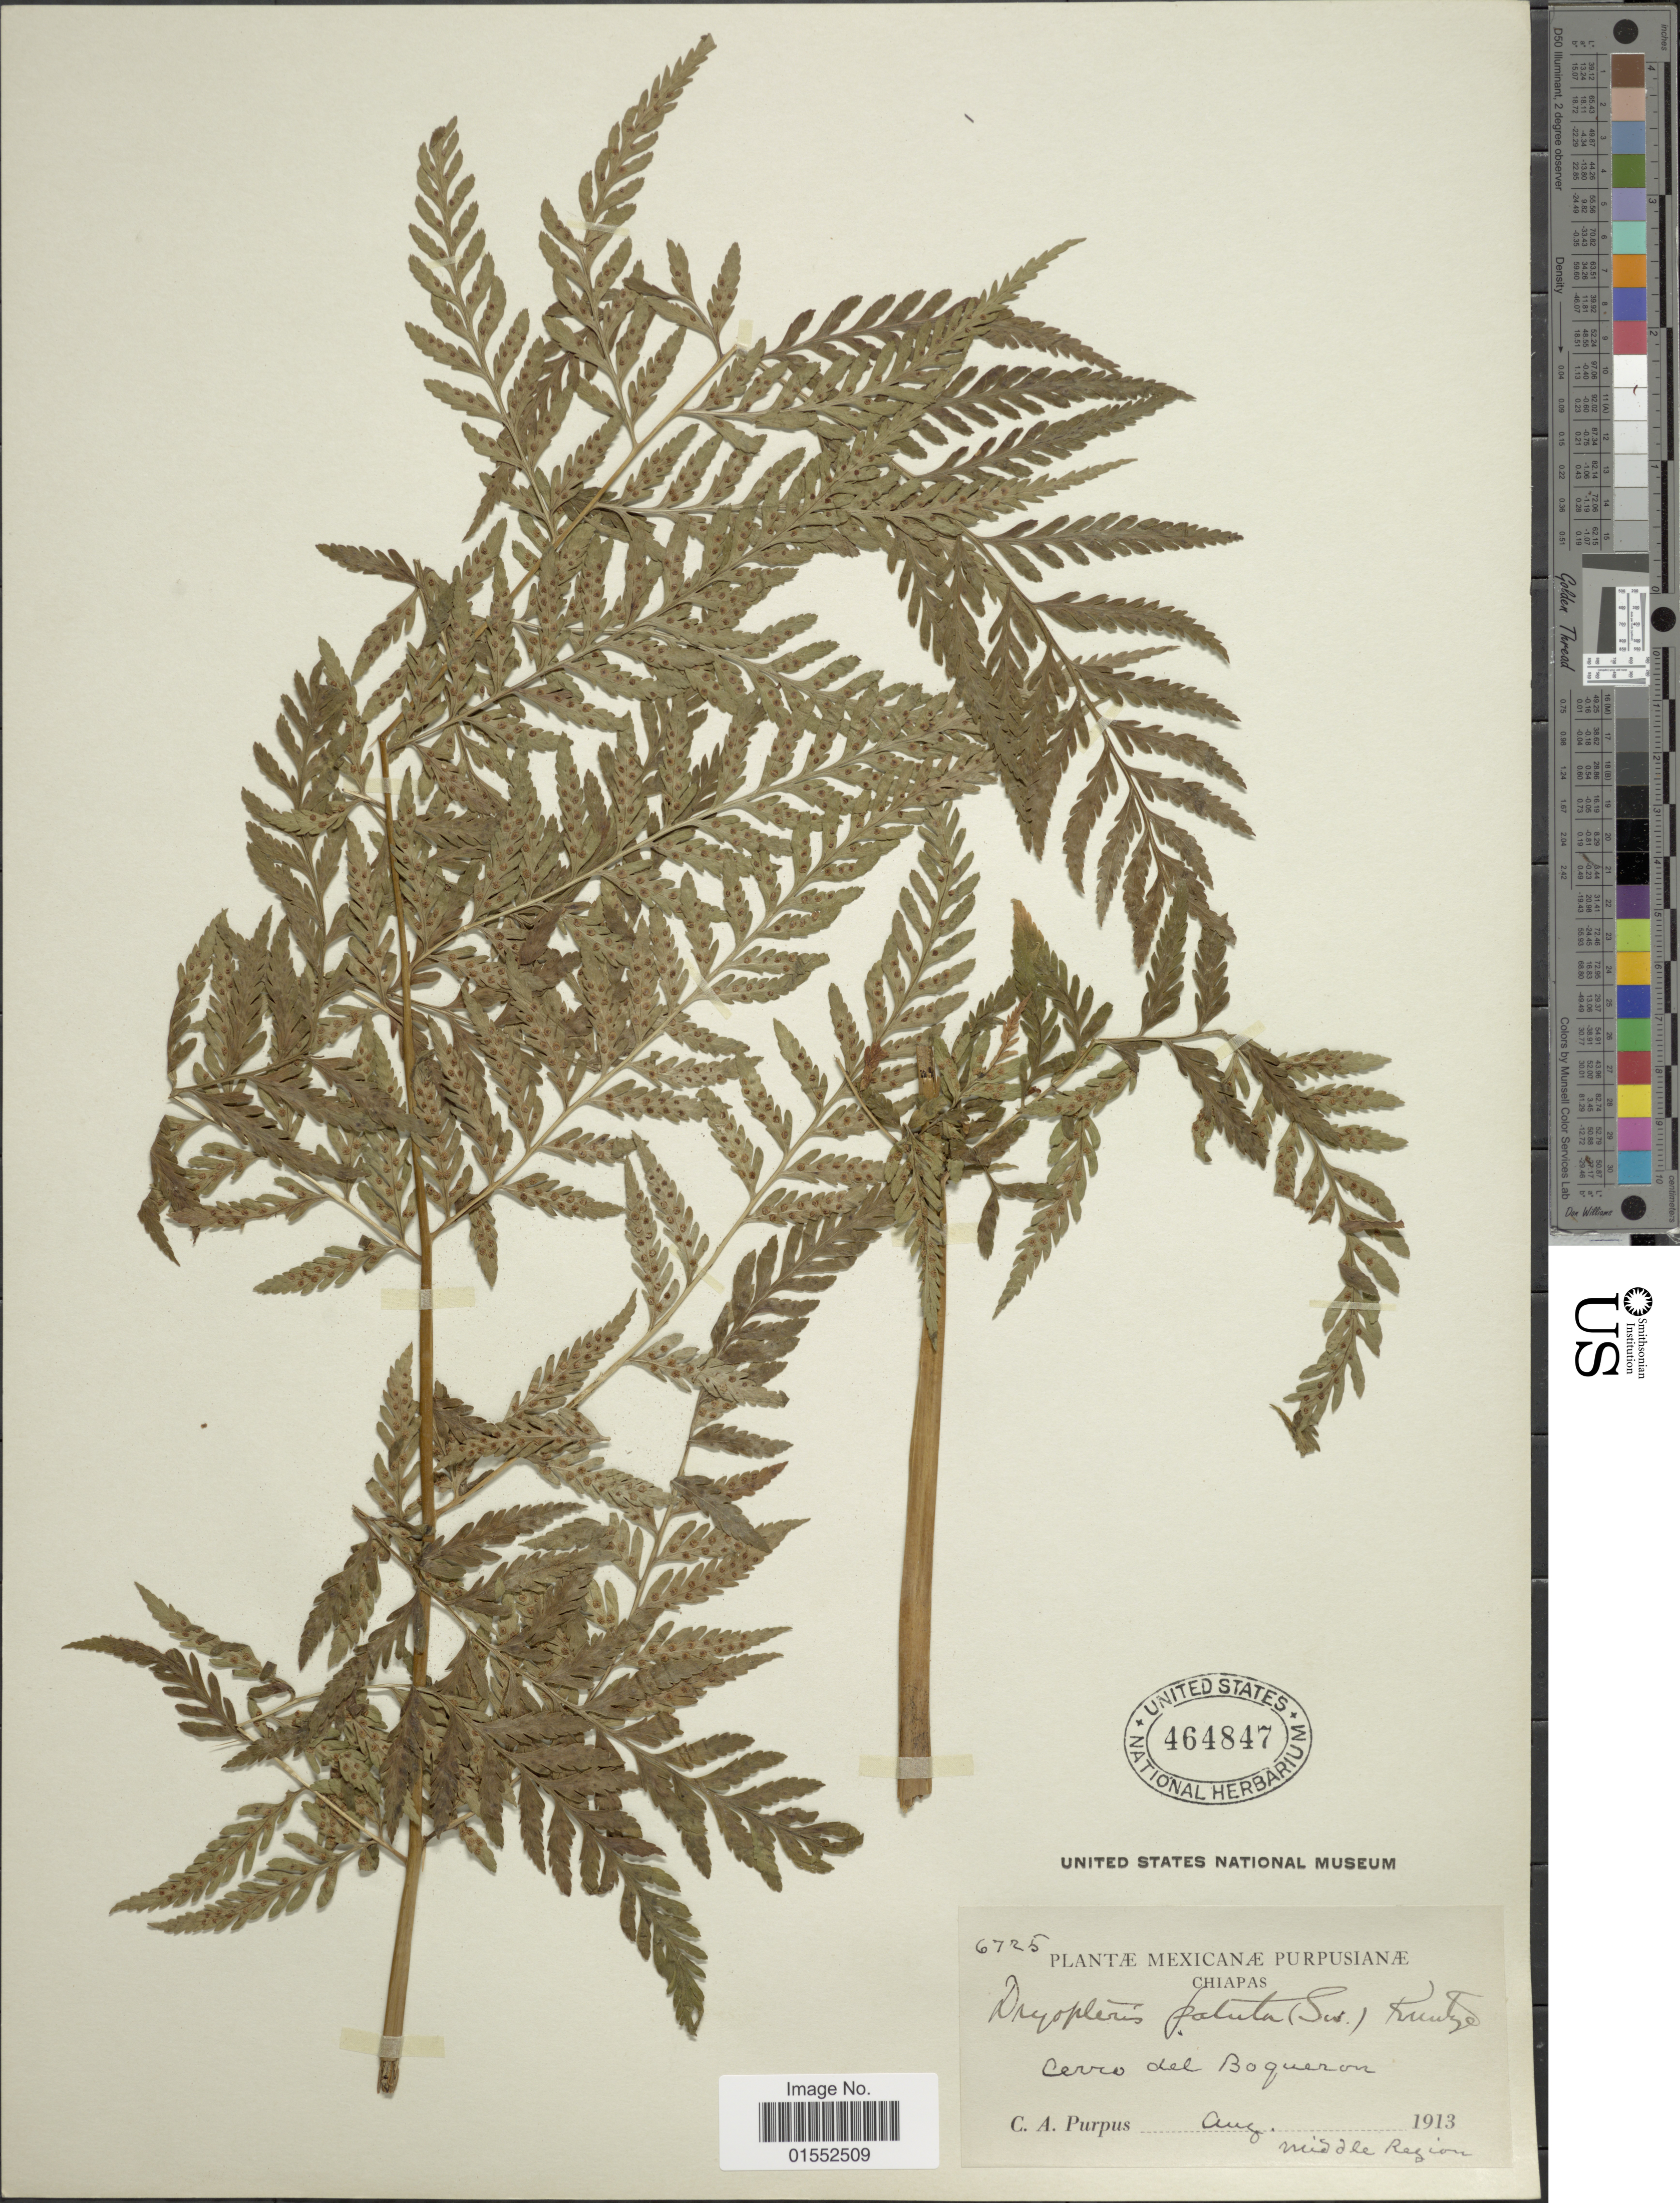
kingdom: Plantae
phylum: Tracheophyta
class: Polypodiopsida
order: Polypodiales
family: Dryopteridaceae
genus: Dryopteris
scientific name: Dryopteris patula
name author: (Sw.) Underw.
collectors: C. A. Purpus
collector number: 6725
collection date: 1913-08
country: Mexico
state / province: Chiapas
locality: Chiapas, cerro del Bogueron. Middle Region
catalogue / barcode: US 464847